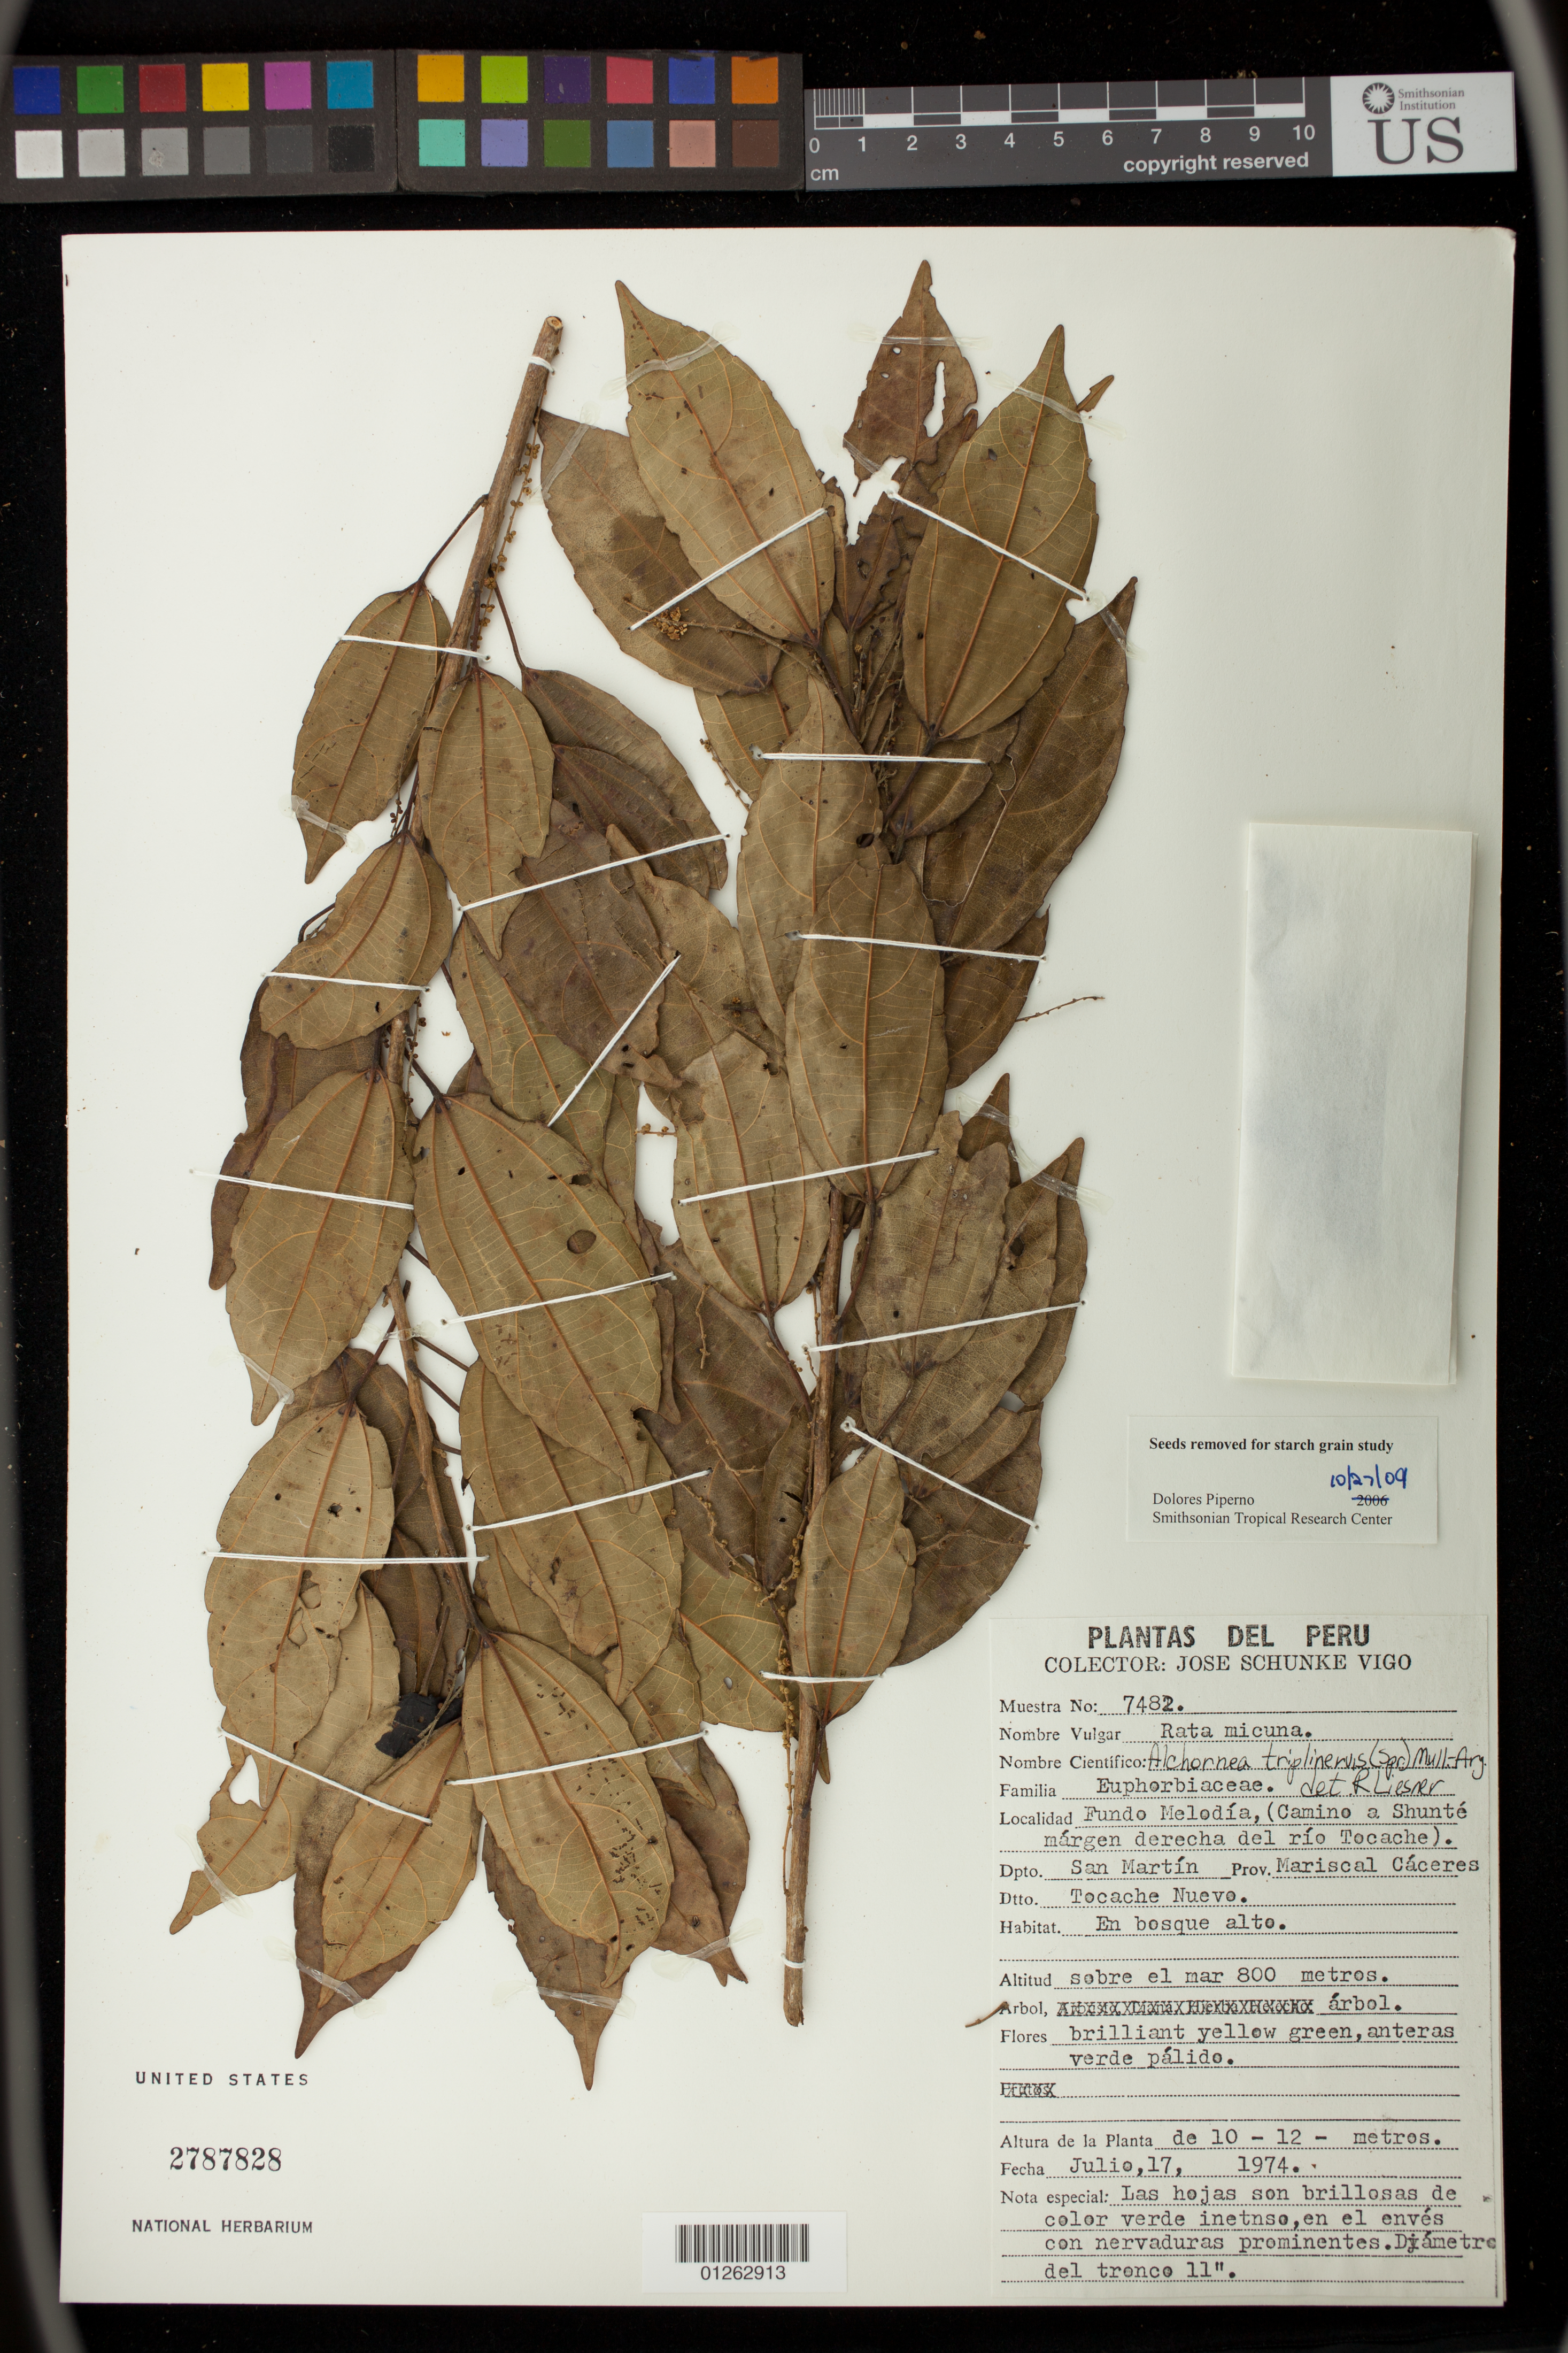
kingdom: Plantae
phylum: Tracheophyta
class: Magnoliopsida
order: Malpighiales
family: Euphorbiaceae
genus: Alchornea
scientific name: Alchornea triplinervia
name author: (Spreng.) Müll. Arg.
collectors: J. Schunke Vigo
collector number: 7482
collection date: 1974-07-17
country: Peru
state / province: San Martín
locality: Prov. Mariscal Caceres. Tocache Nuevo.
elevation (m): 800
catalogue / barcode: US 2787828